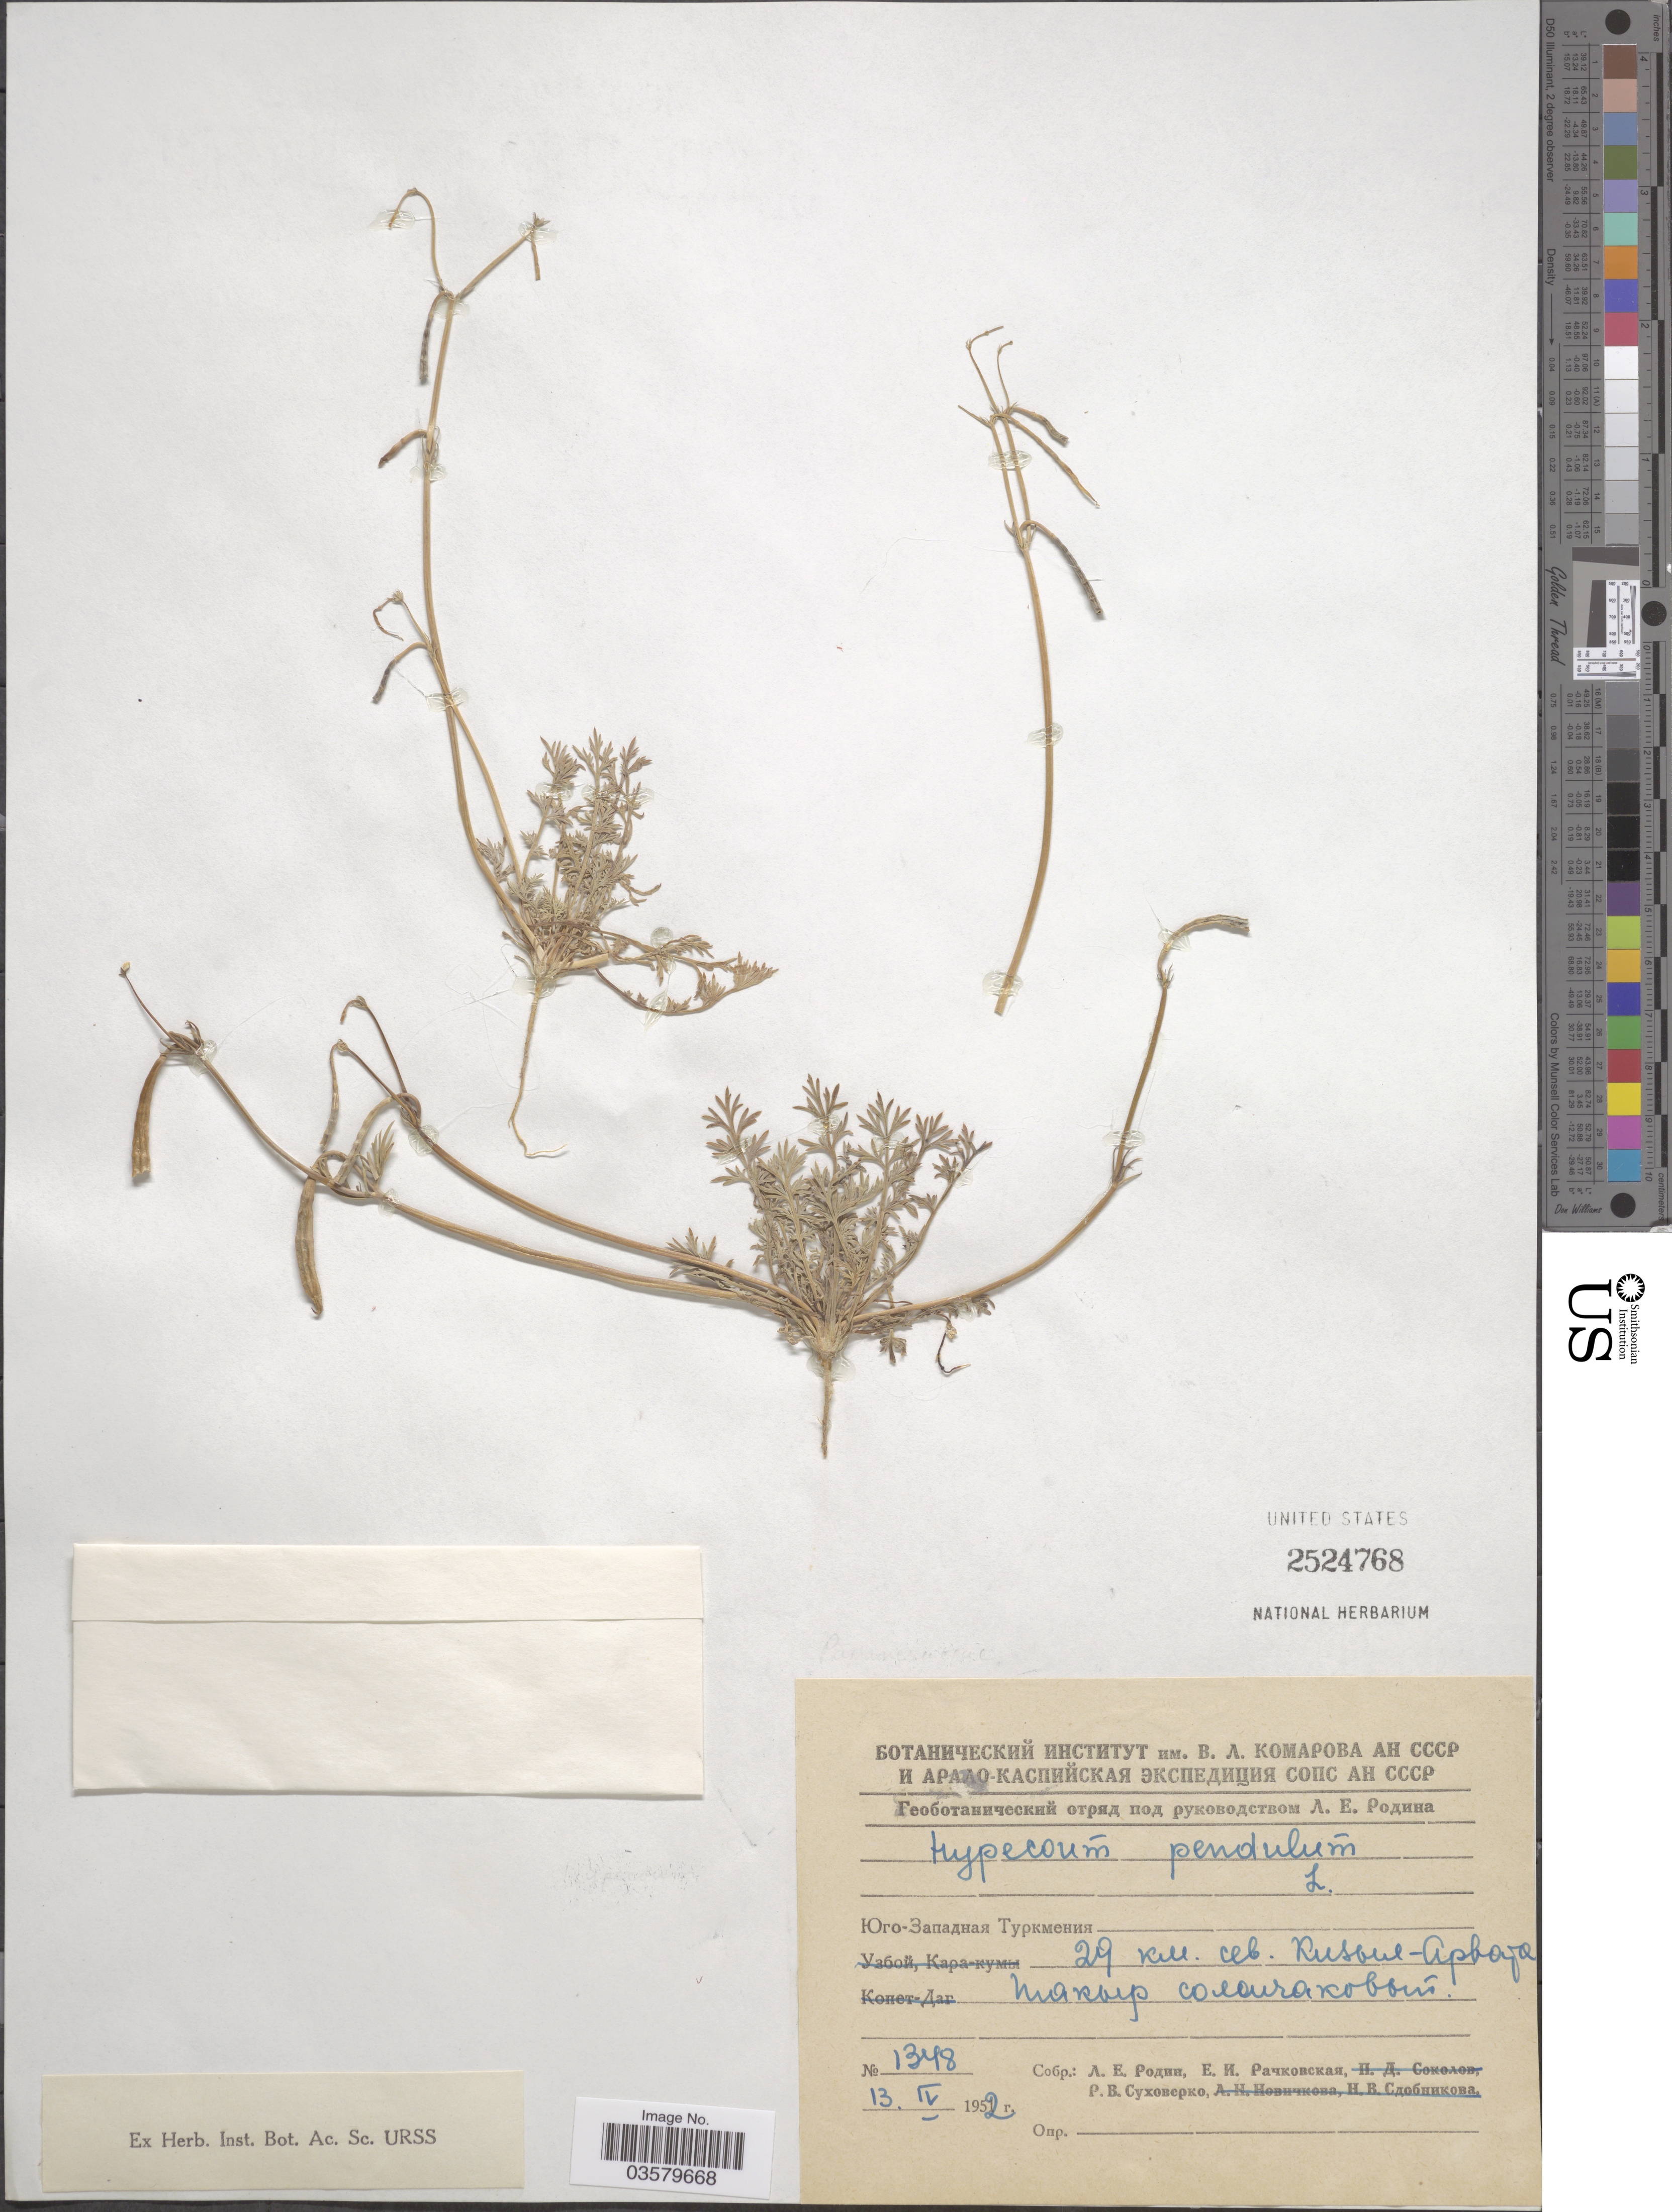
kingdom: Plantae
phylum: Tracheophyta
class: Magnoliopsida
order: Ranunculales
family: Papaveraceae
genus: Hypecoum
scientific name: Hypecoum pendulum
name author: L.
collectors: L. Rodin, E. Rachkovskaya & R. Sukhoverko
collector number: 1348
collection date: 1952-04-13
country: Turkmenistan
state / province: Balkan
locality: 29 km N from Kyzyl-Arvat.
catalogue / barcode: US 2524768